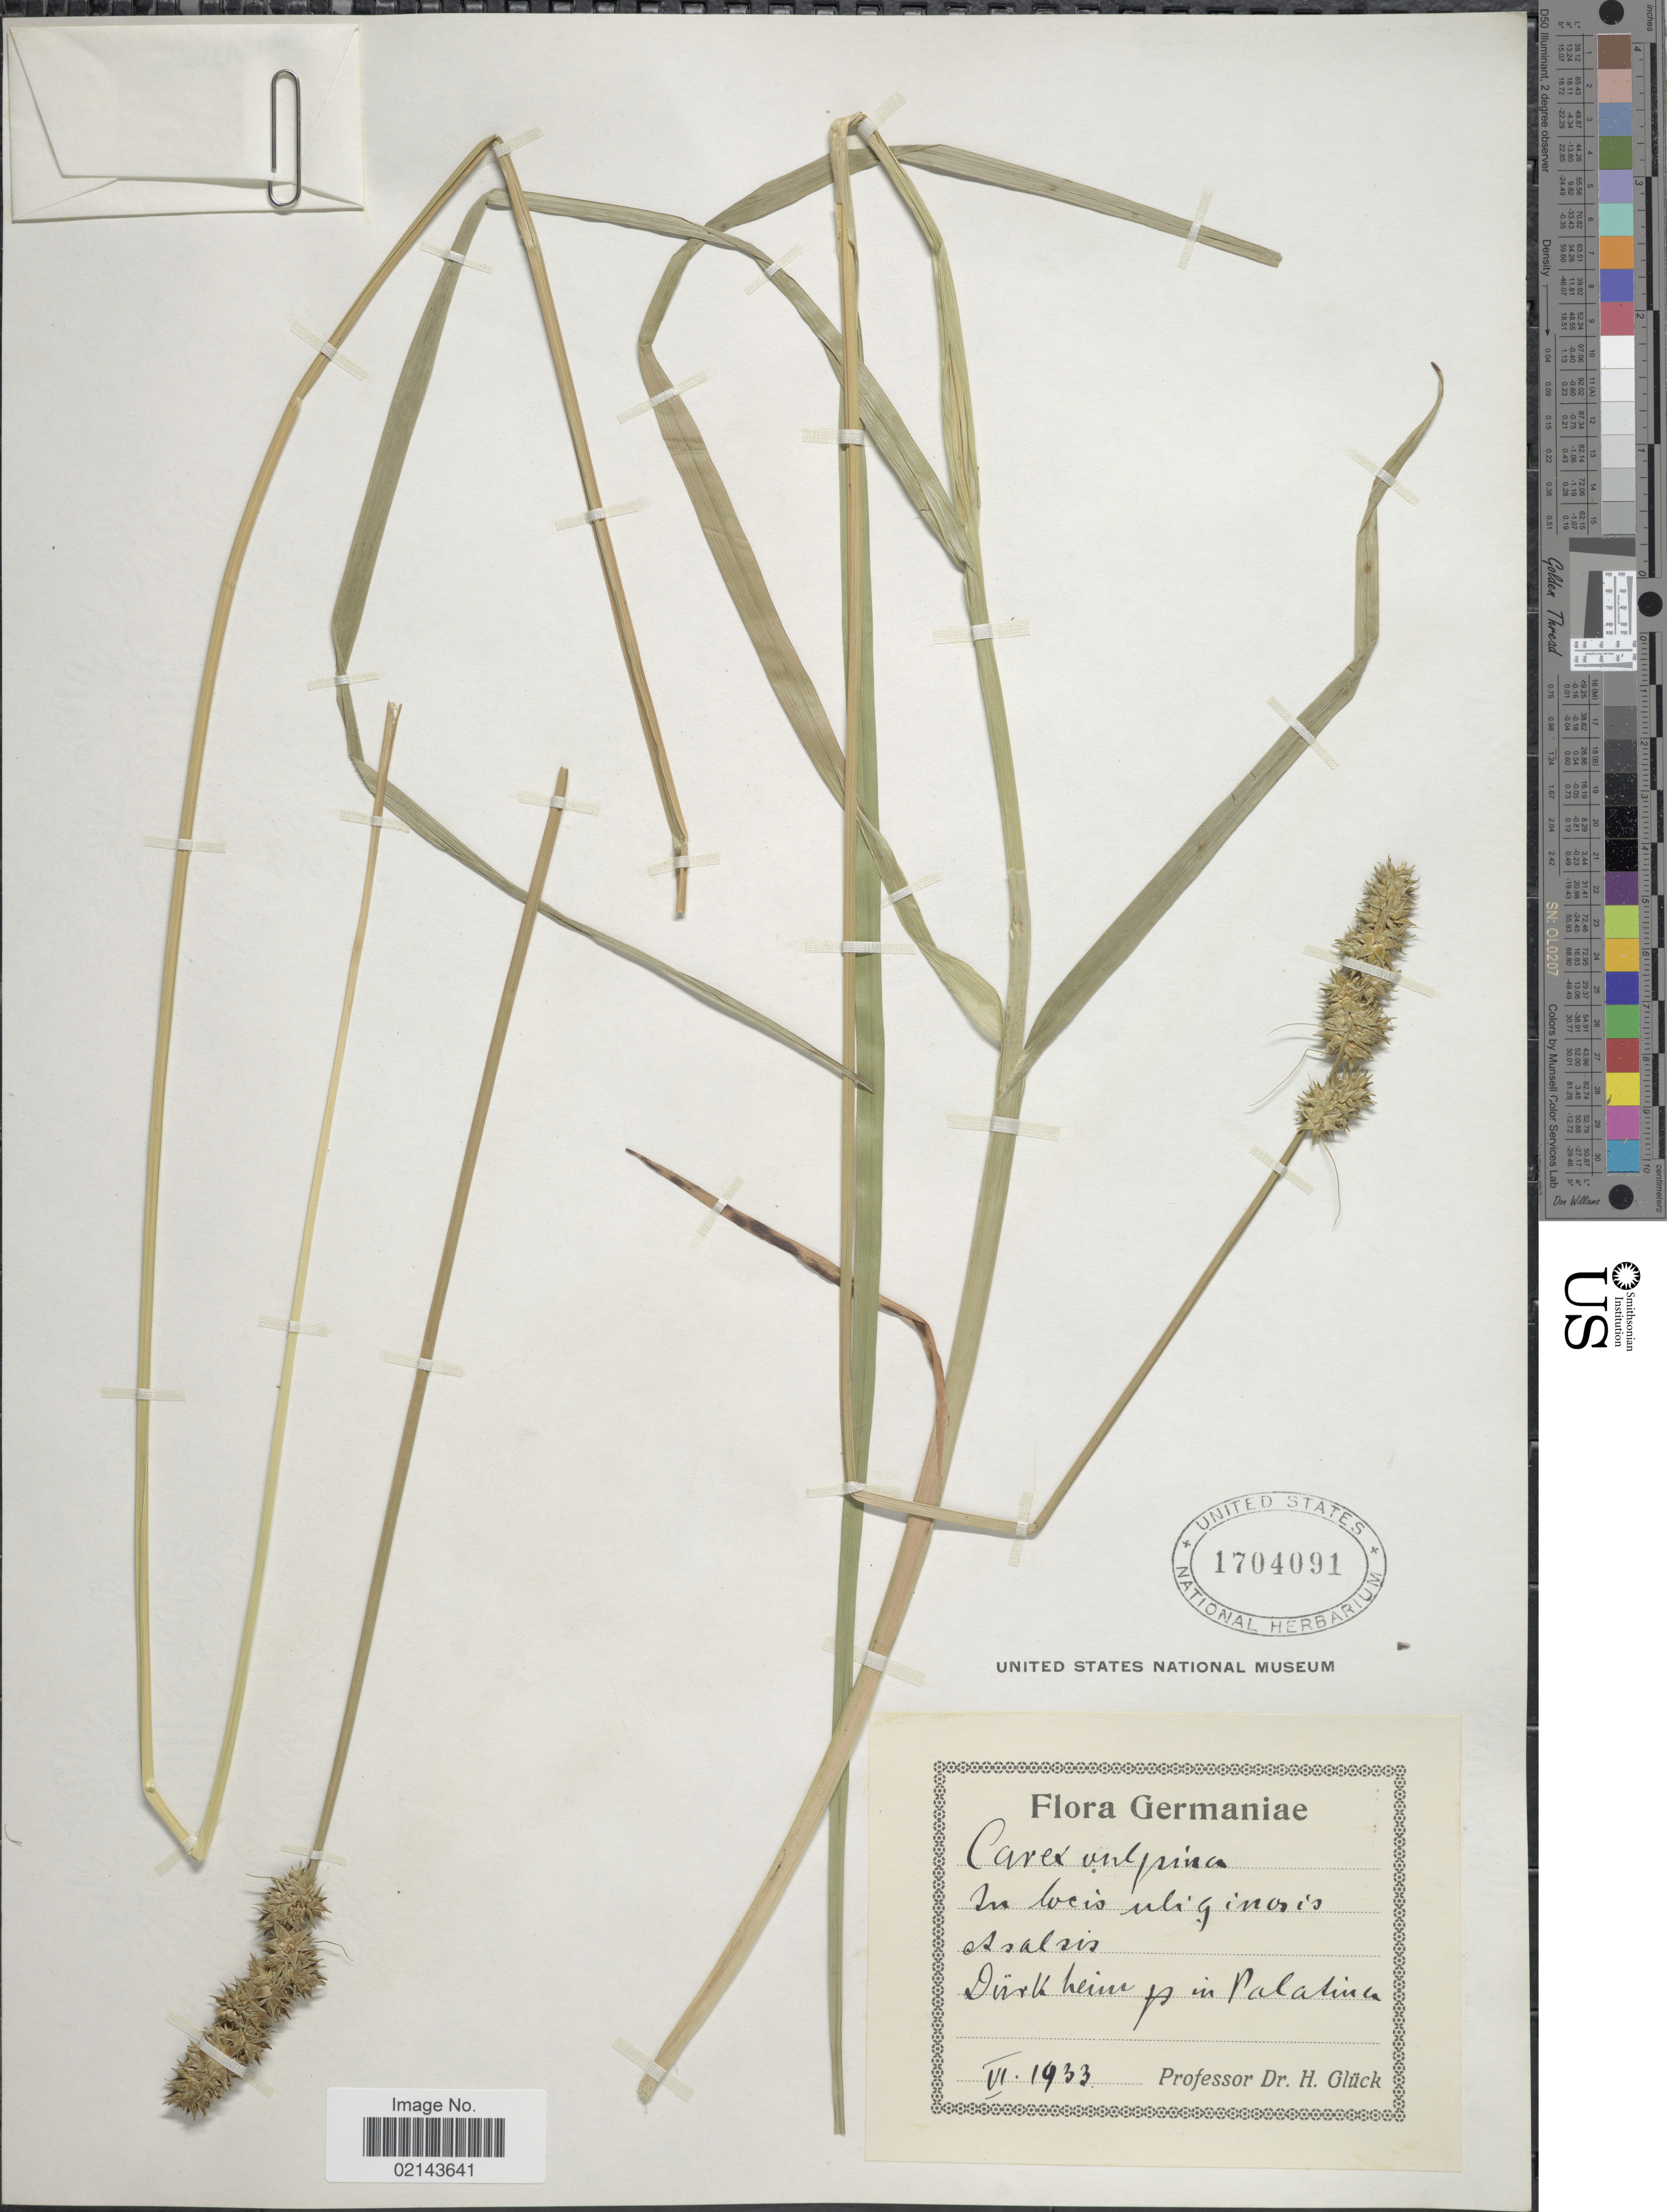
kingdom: Plantae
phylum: Tracheophyta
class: Liliopsida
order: Poales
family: Cyperaceae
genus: Carex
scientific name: Carex vulpina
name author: L.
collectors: H. Glück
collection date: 1933-06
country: Germany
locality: In locis uliginosis Asalsis, Dürkheim in Palatina [interpreted]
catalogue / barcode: US 1704091